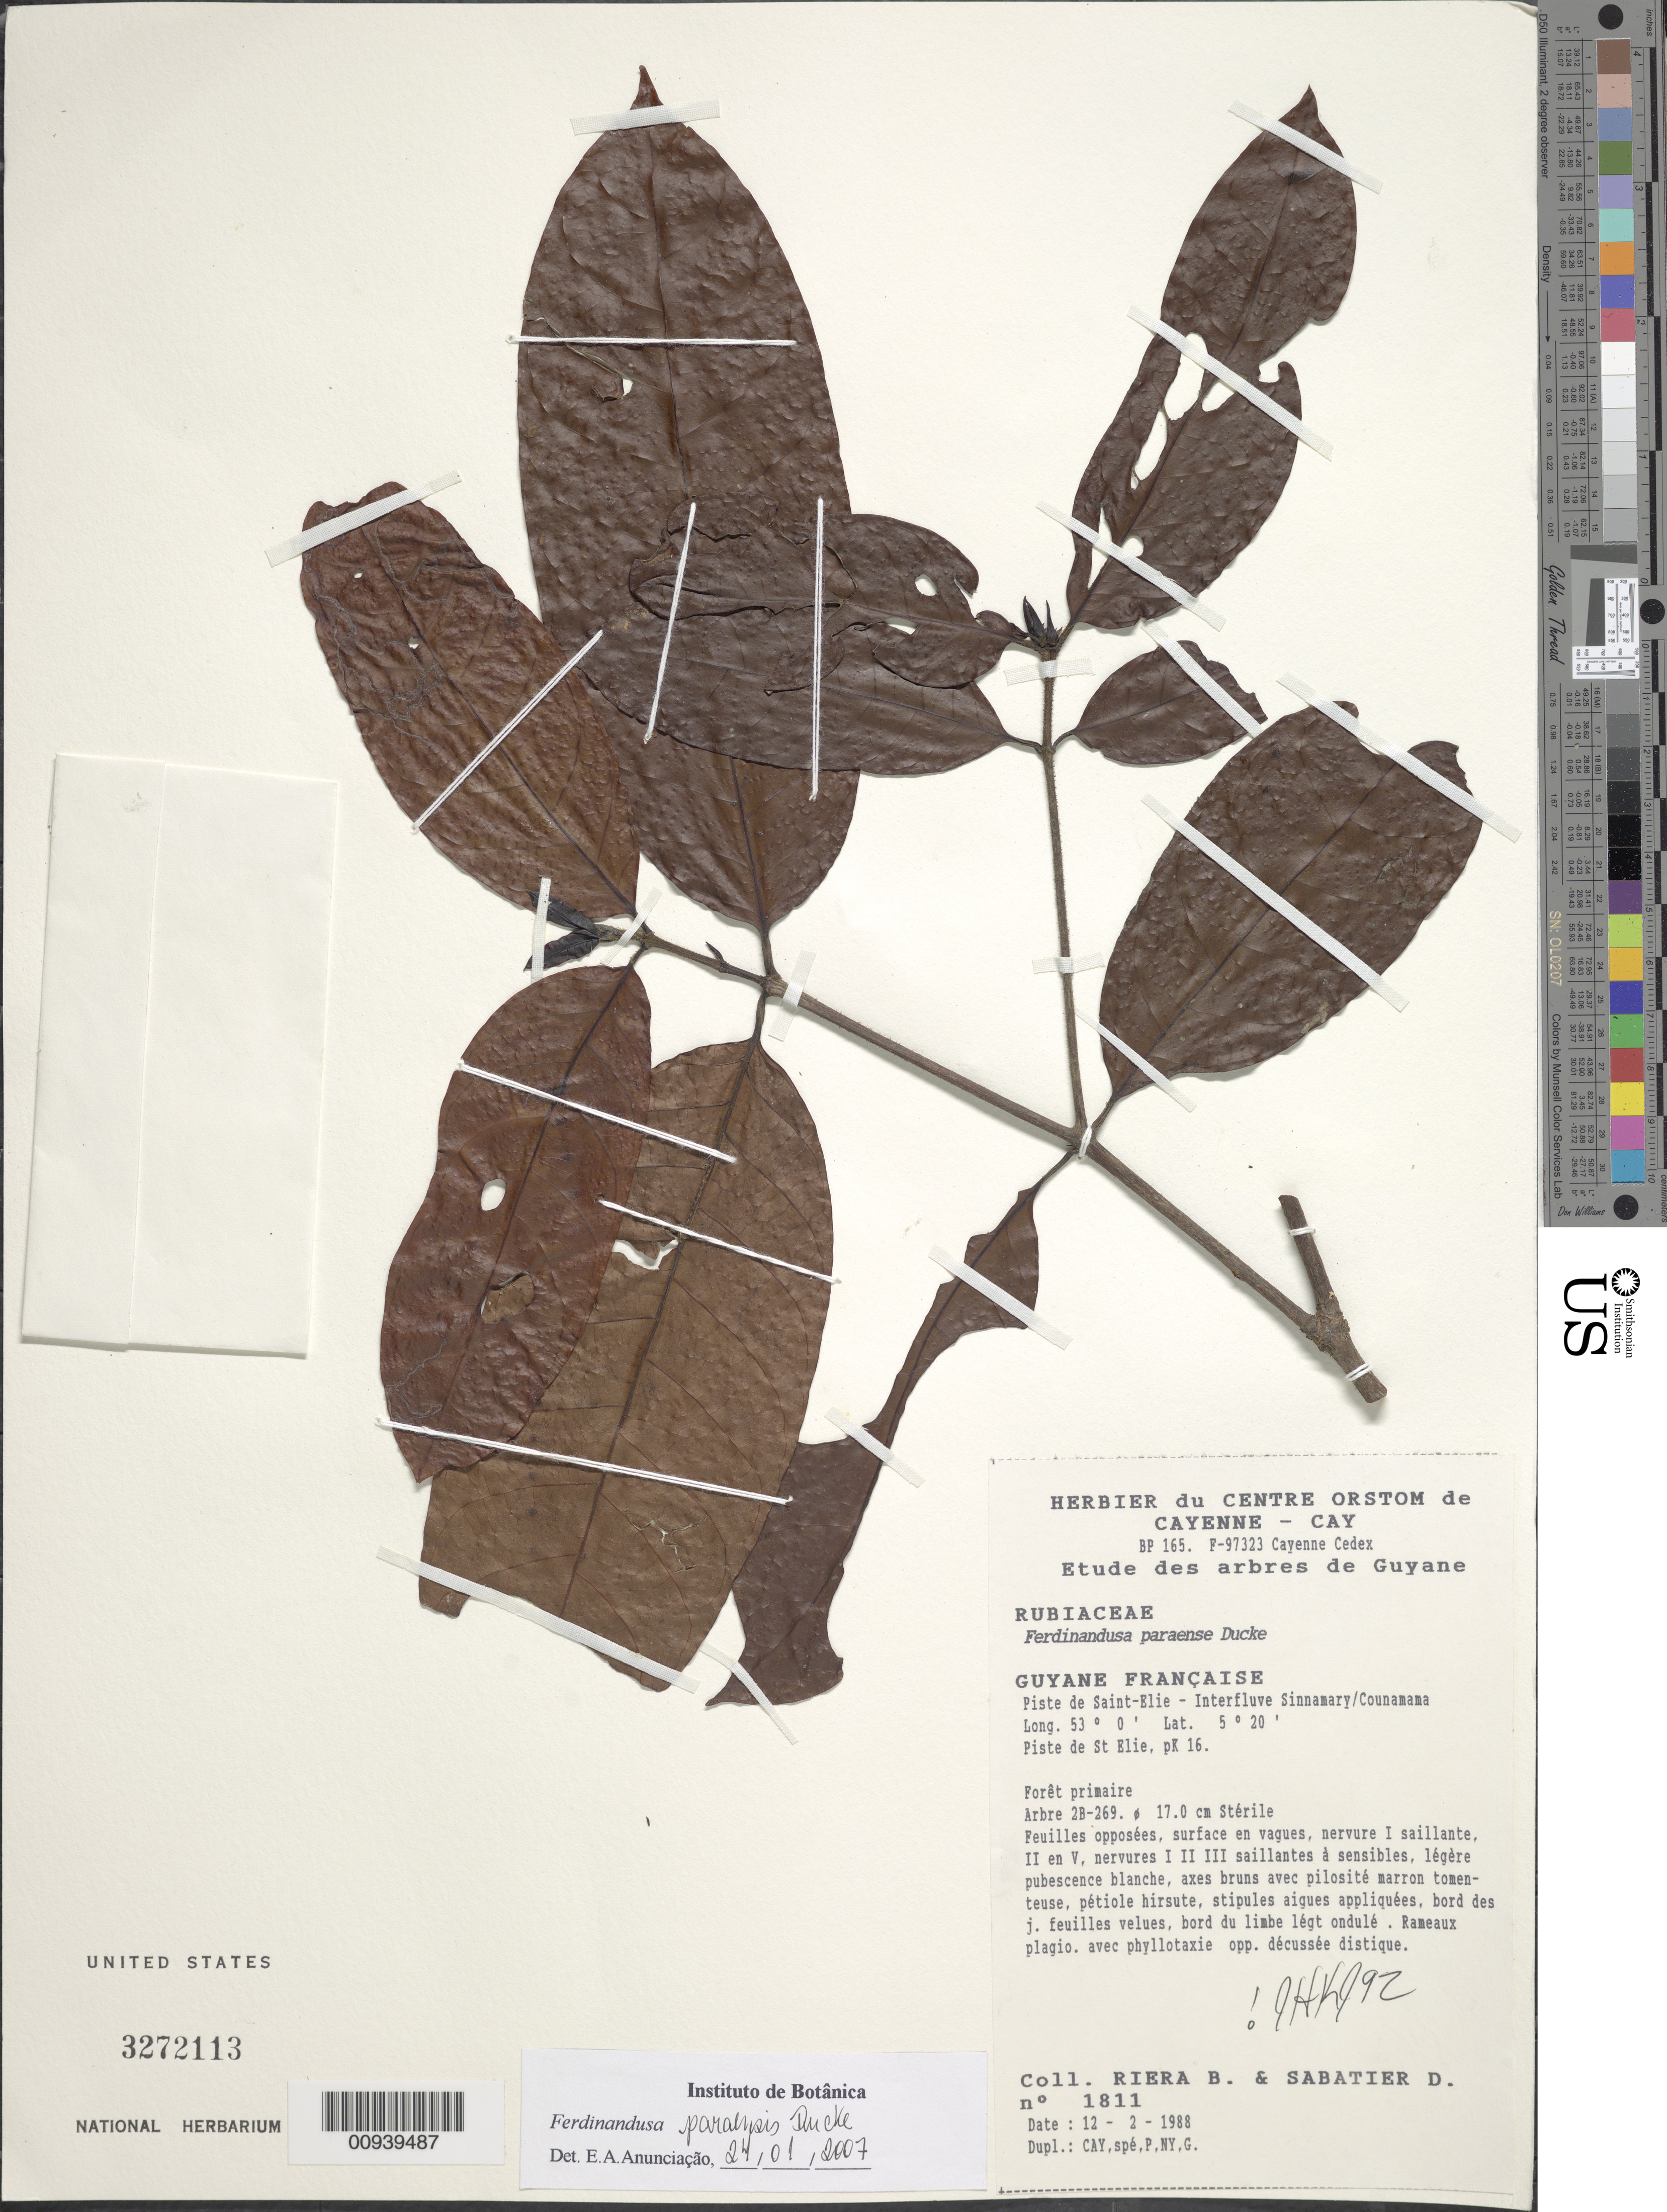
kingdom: Plantae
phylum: Tracheophyta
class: Magnoliopsida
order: Gentianales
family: Rubiaceae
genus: Ferdinandusa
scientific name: Ferdinandusa paraensis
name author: Ducke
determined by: Anunciação, E. A. d.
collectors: B. Riéra & D. Sabatier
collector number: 1811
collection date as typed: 12-Feb-88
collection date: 1988-02-12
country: French Guiana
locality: Piste de Saint-Élie, interfleuve Sinnamary-Counamama, pk 16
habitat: Primary forest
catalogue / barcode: US 3272113